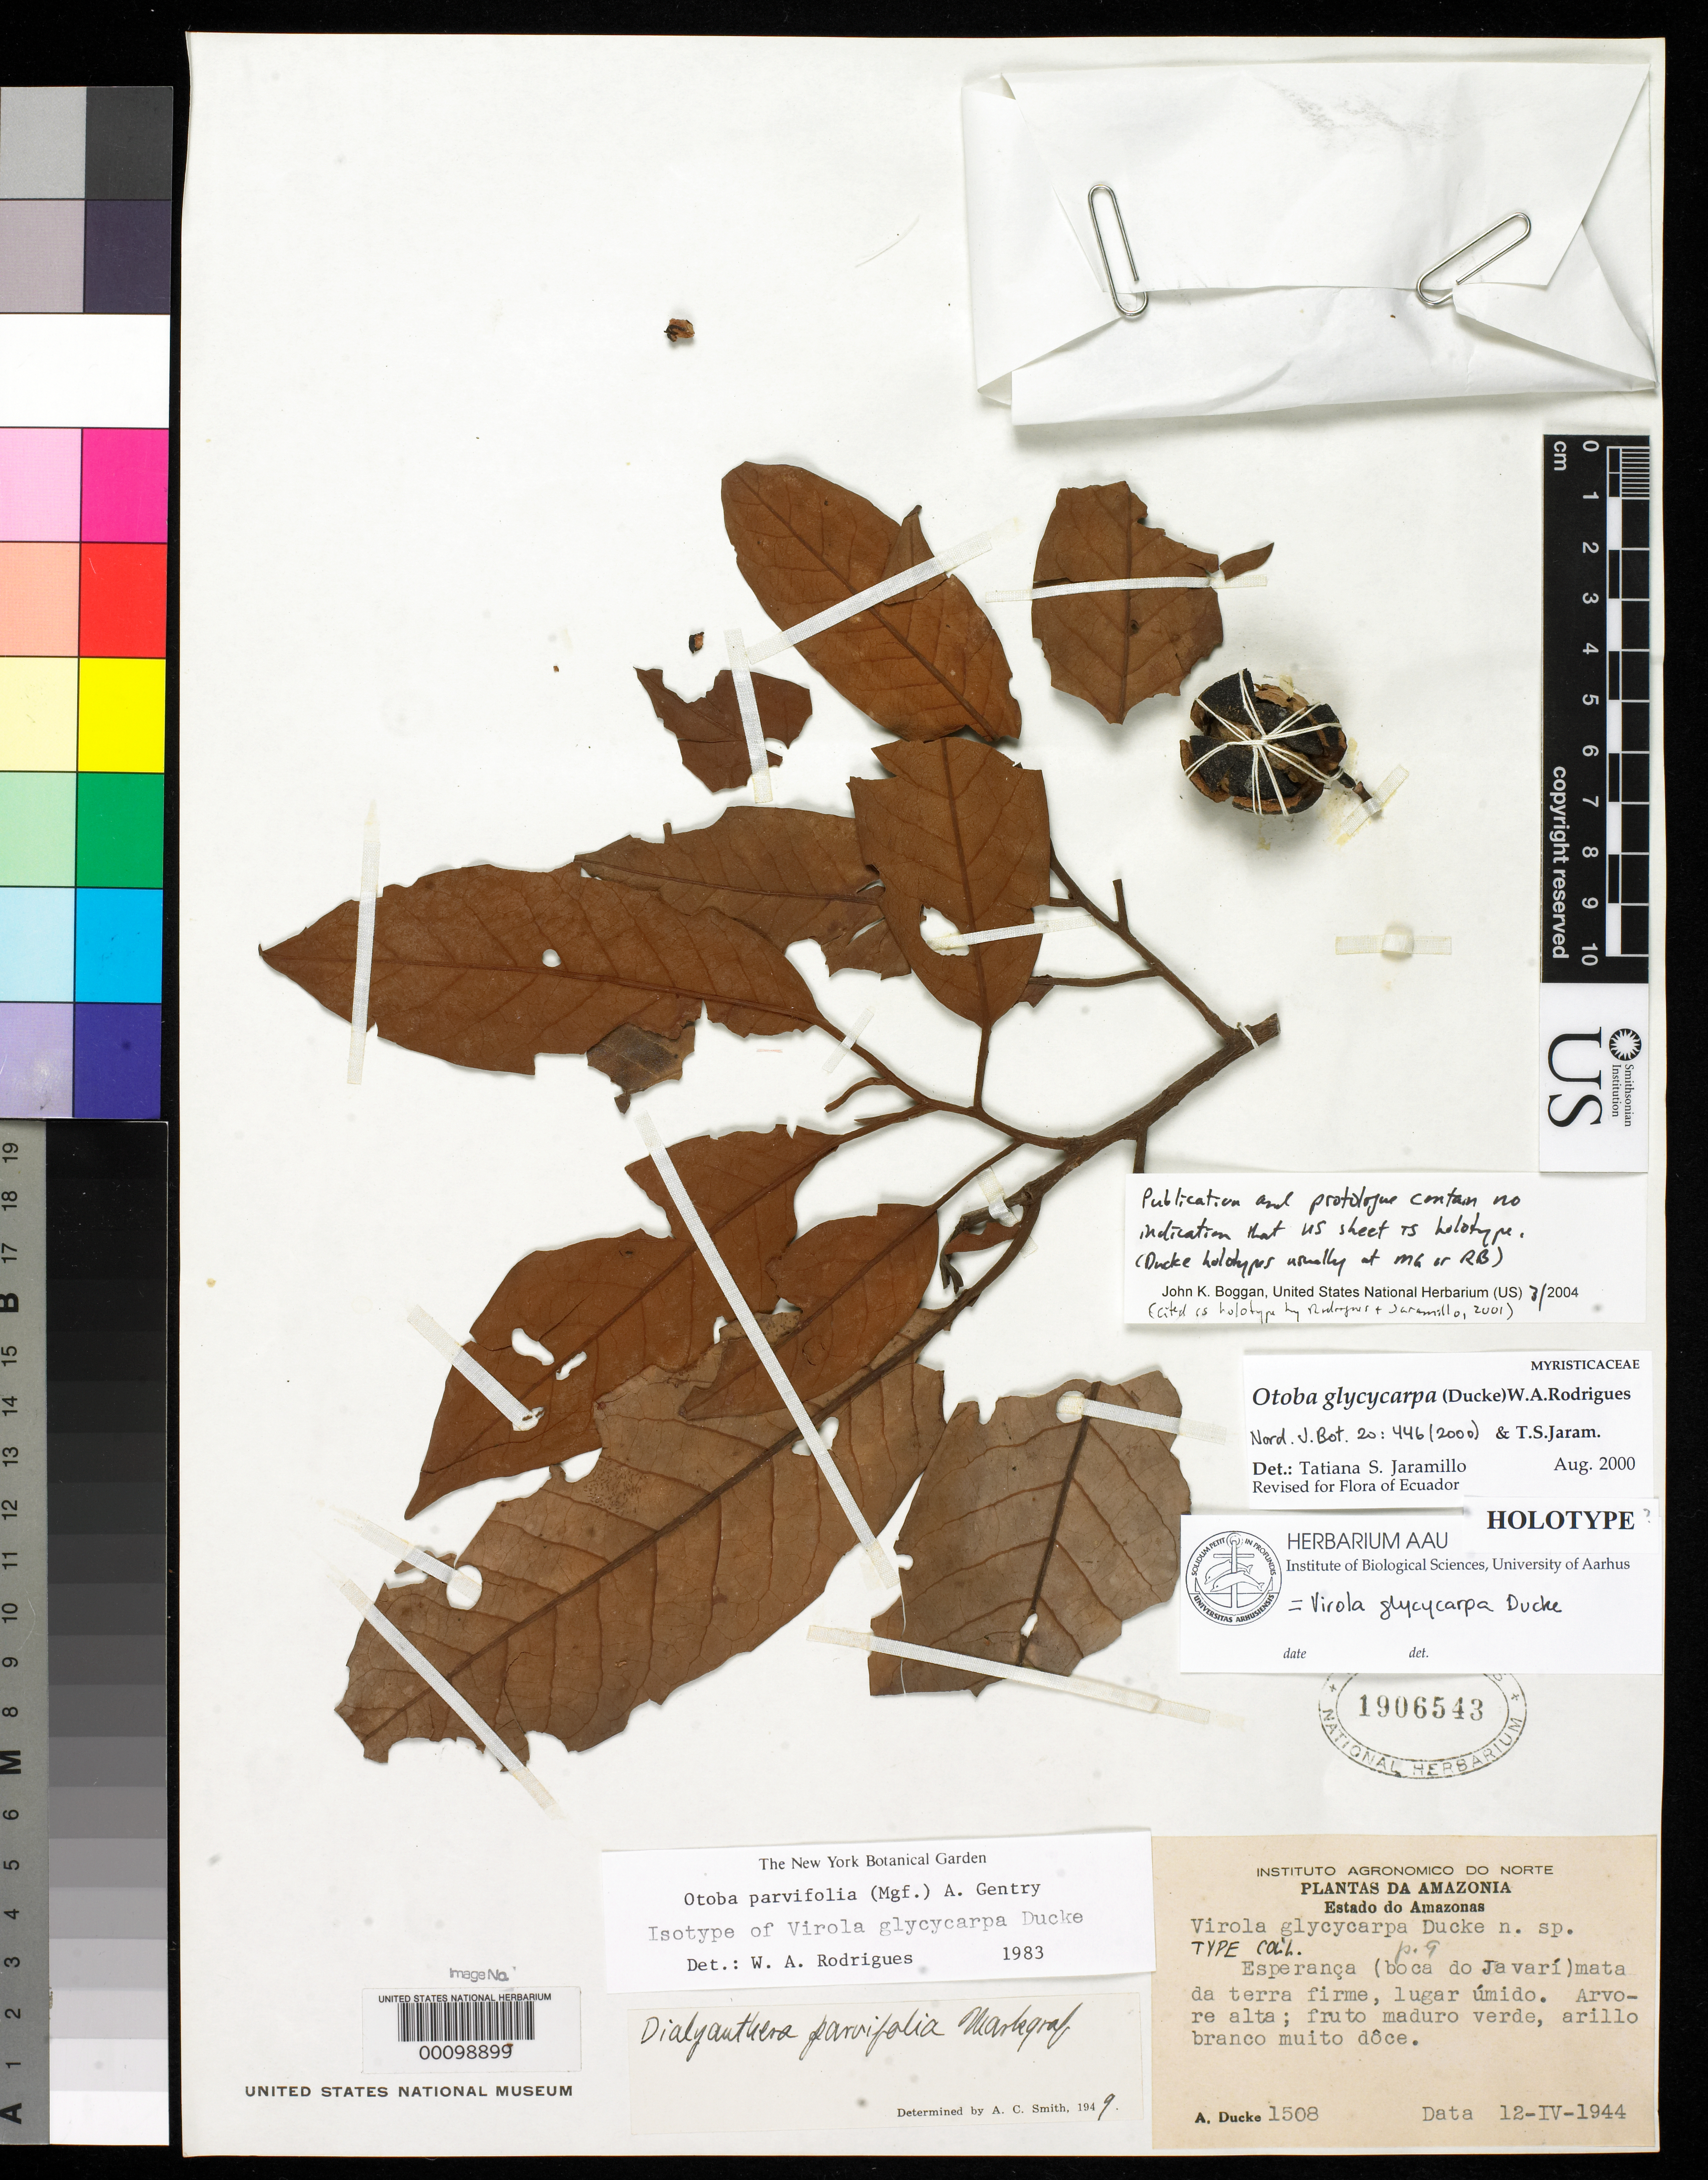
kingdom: Plantae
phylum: Tracheophyta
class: Magnoliopsida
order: Magnoliales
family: Myristicaceae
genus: Virola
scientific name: Virola glycycarpa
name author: Ducke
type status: Holotype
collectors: A. Ducke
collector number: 1508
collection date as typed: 12 Apr 1944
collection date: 1944-04-12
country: Brazil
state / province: Amazonas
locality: Esperanca (boca do Javarí).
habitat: Mata da terra firme, lugar úmido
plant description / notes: Protologue does not indicate holotype at US but this sheet cited as holotype by W.A. Rodrigues & T.S. Jaramillo, Nordic J. Bot. 20(4): 446. 2001 ("2000").; Annotated as isotype W.A. Rodrigues, 1983; annotated as holotype by T.S. Jaramillo, 2000; cited as holotype by Rodrigues & Jaramillo, 2001 ("2000").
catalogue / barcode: US 1906543